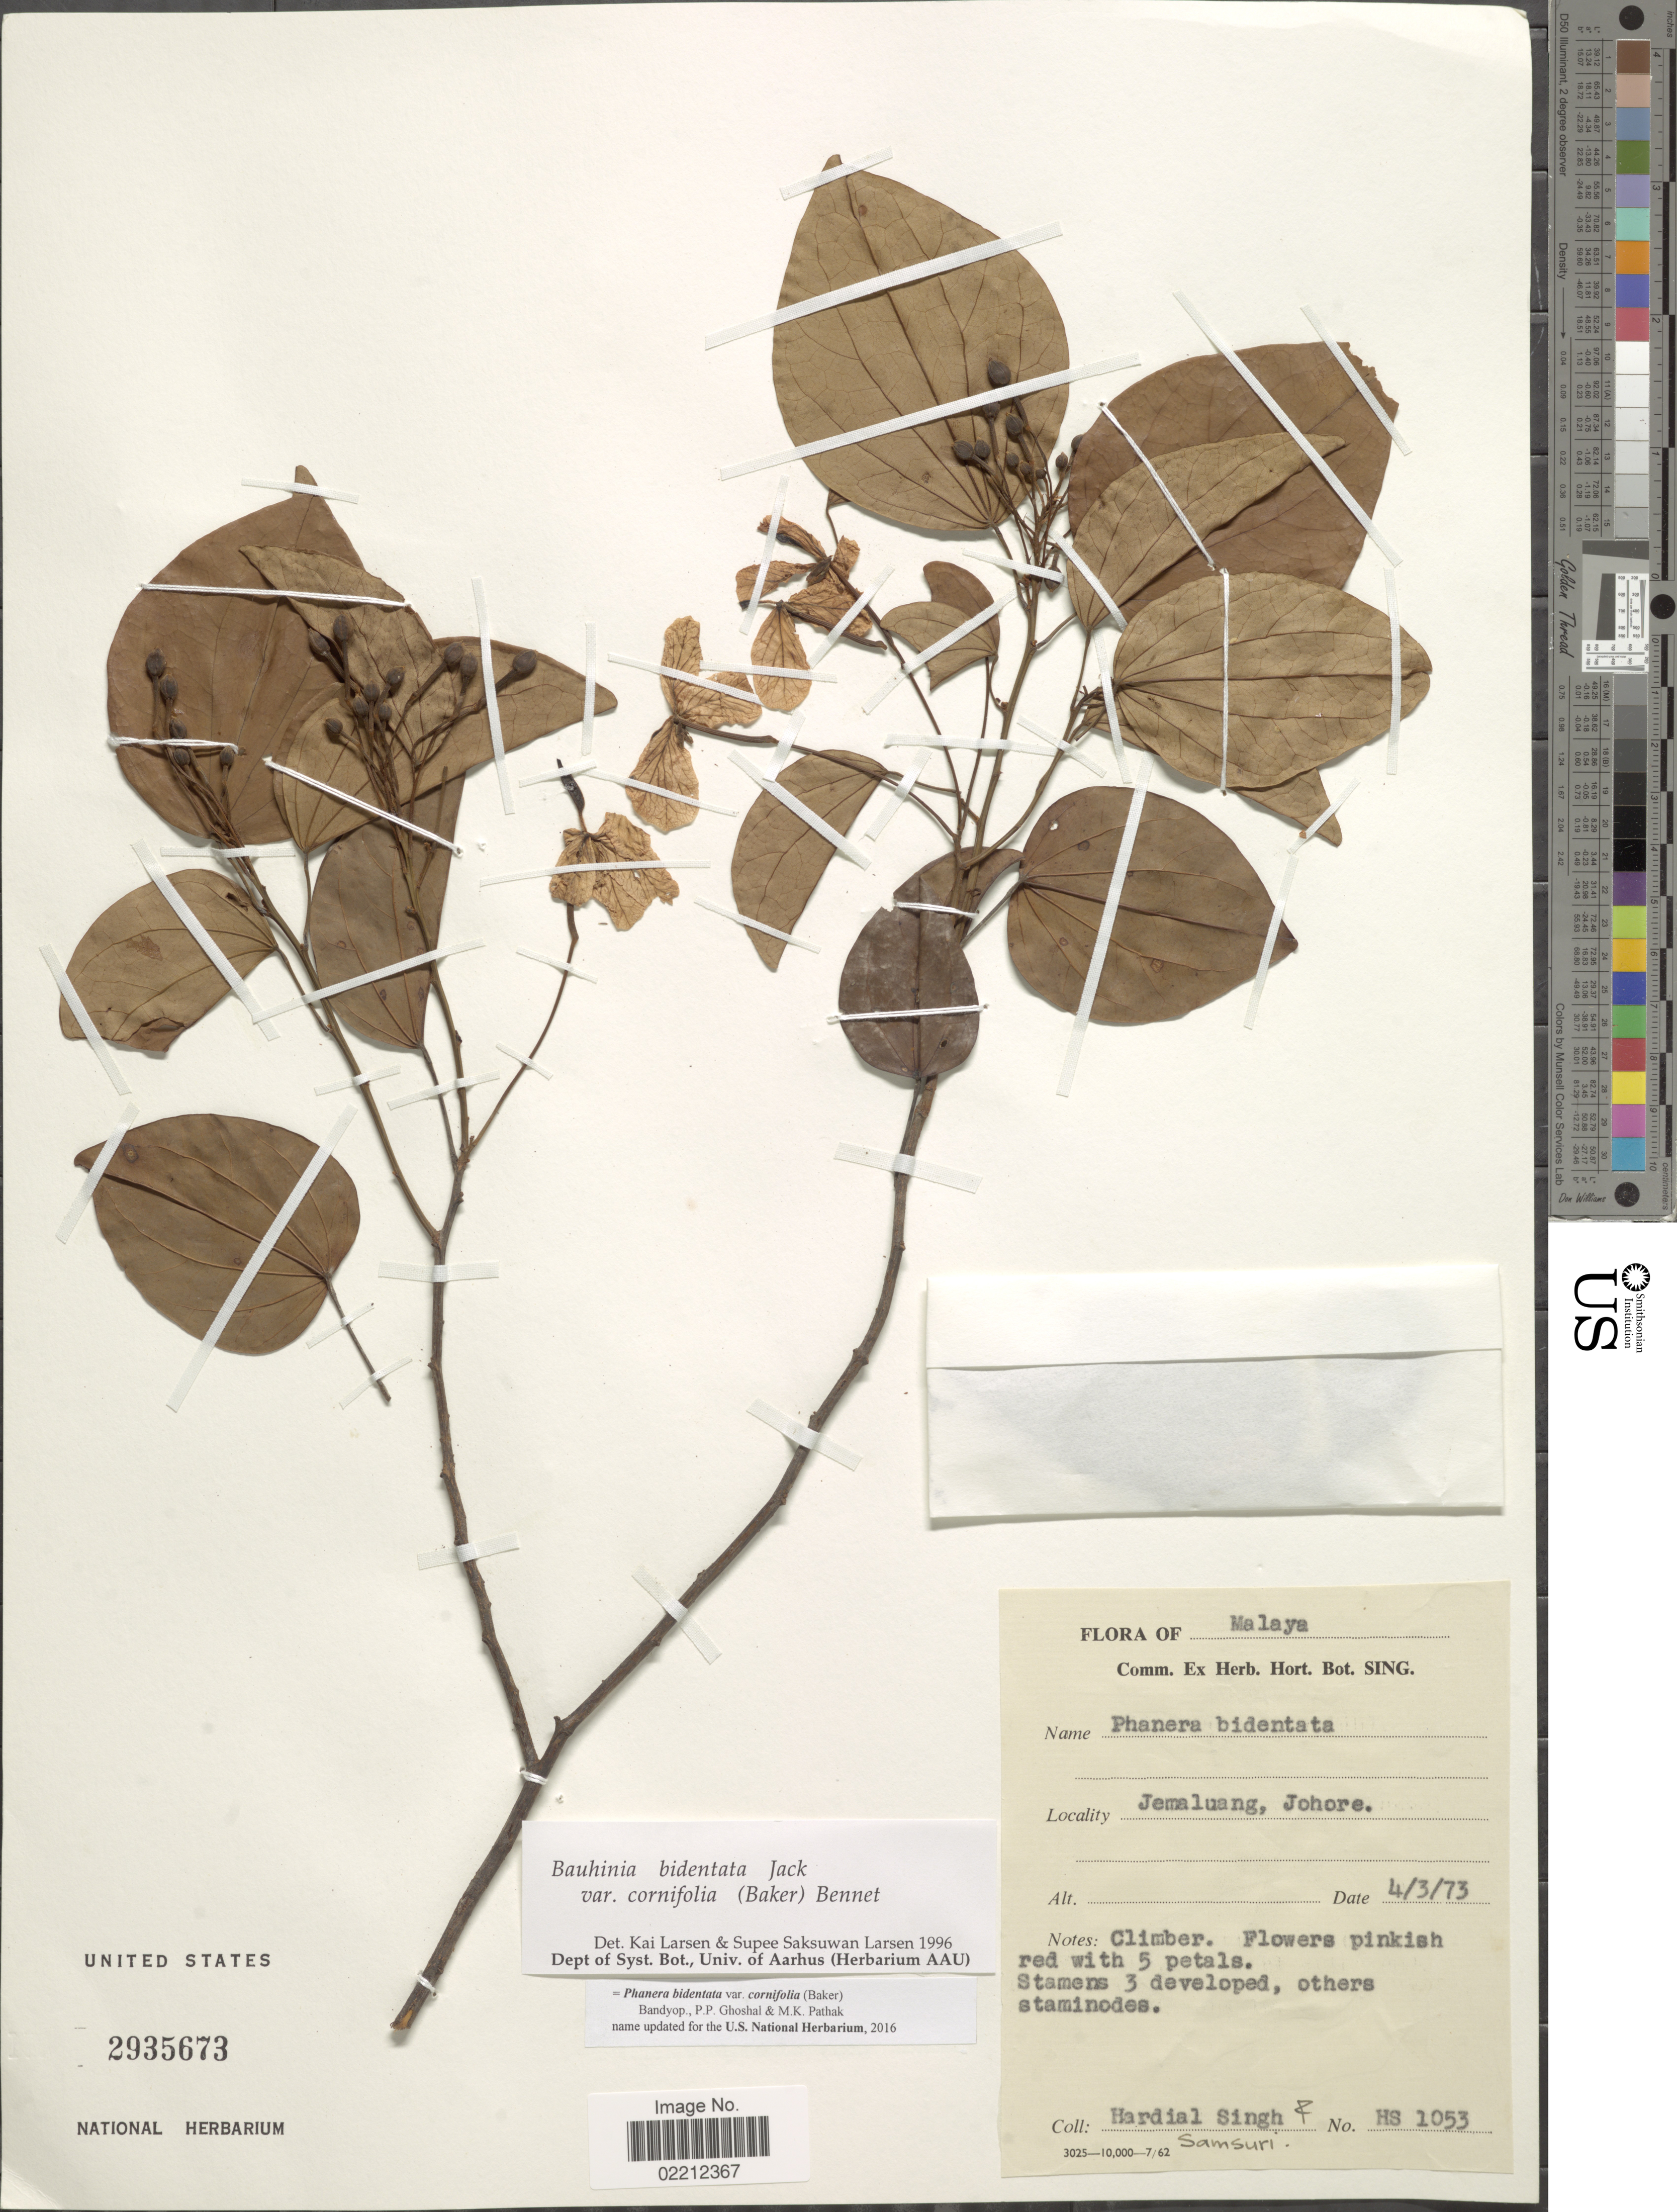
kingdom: Plantae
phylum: Tracheophyta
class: Magnoliopsida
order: Fabales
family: Fabaceae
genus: Phanera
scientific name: Phanera bidentata var. cornifolia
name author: (Baker) Bandyop. et al.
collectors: H. Singh & -. Samsuri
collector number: HS1053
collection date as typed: Transcribed d/m/y: 4/3/73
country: Malaysia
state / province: Johor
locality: Malaya. Jemaluan, Johore.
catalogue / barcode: US 2935673